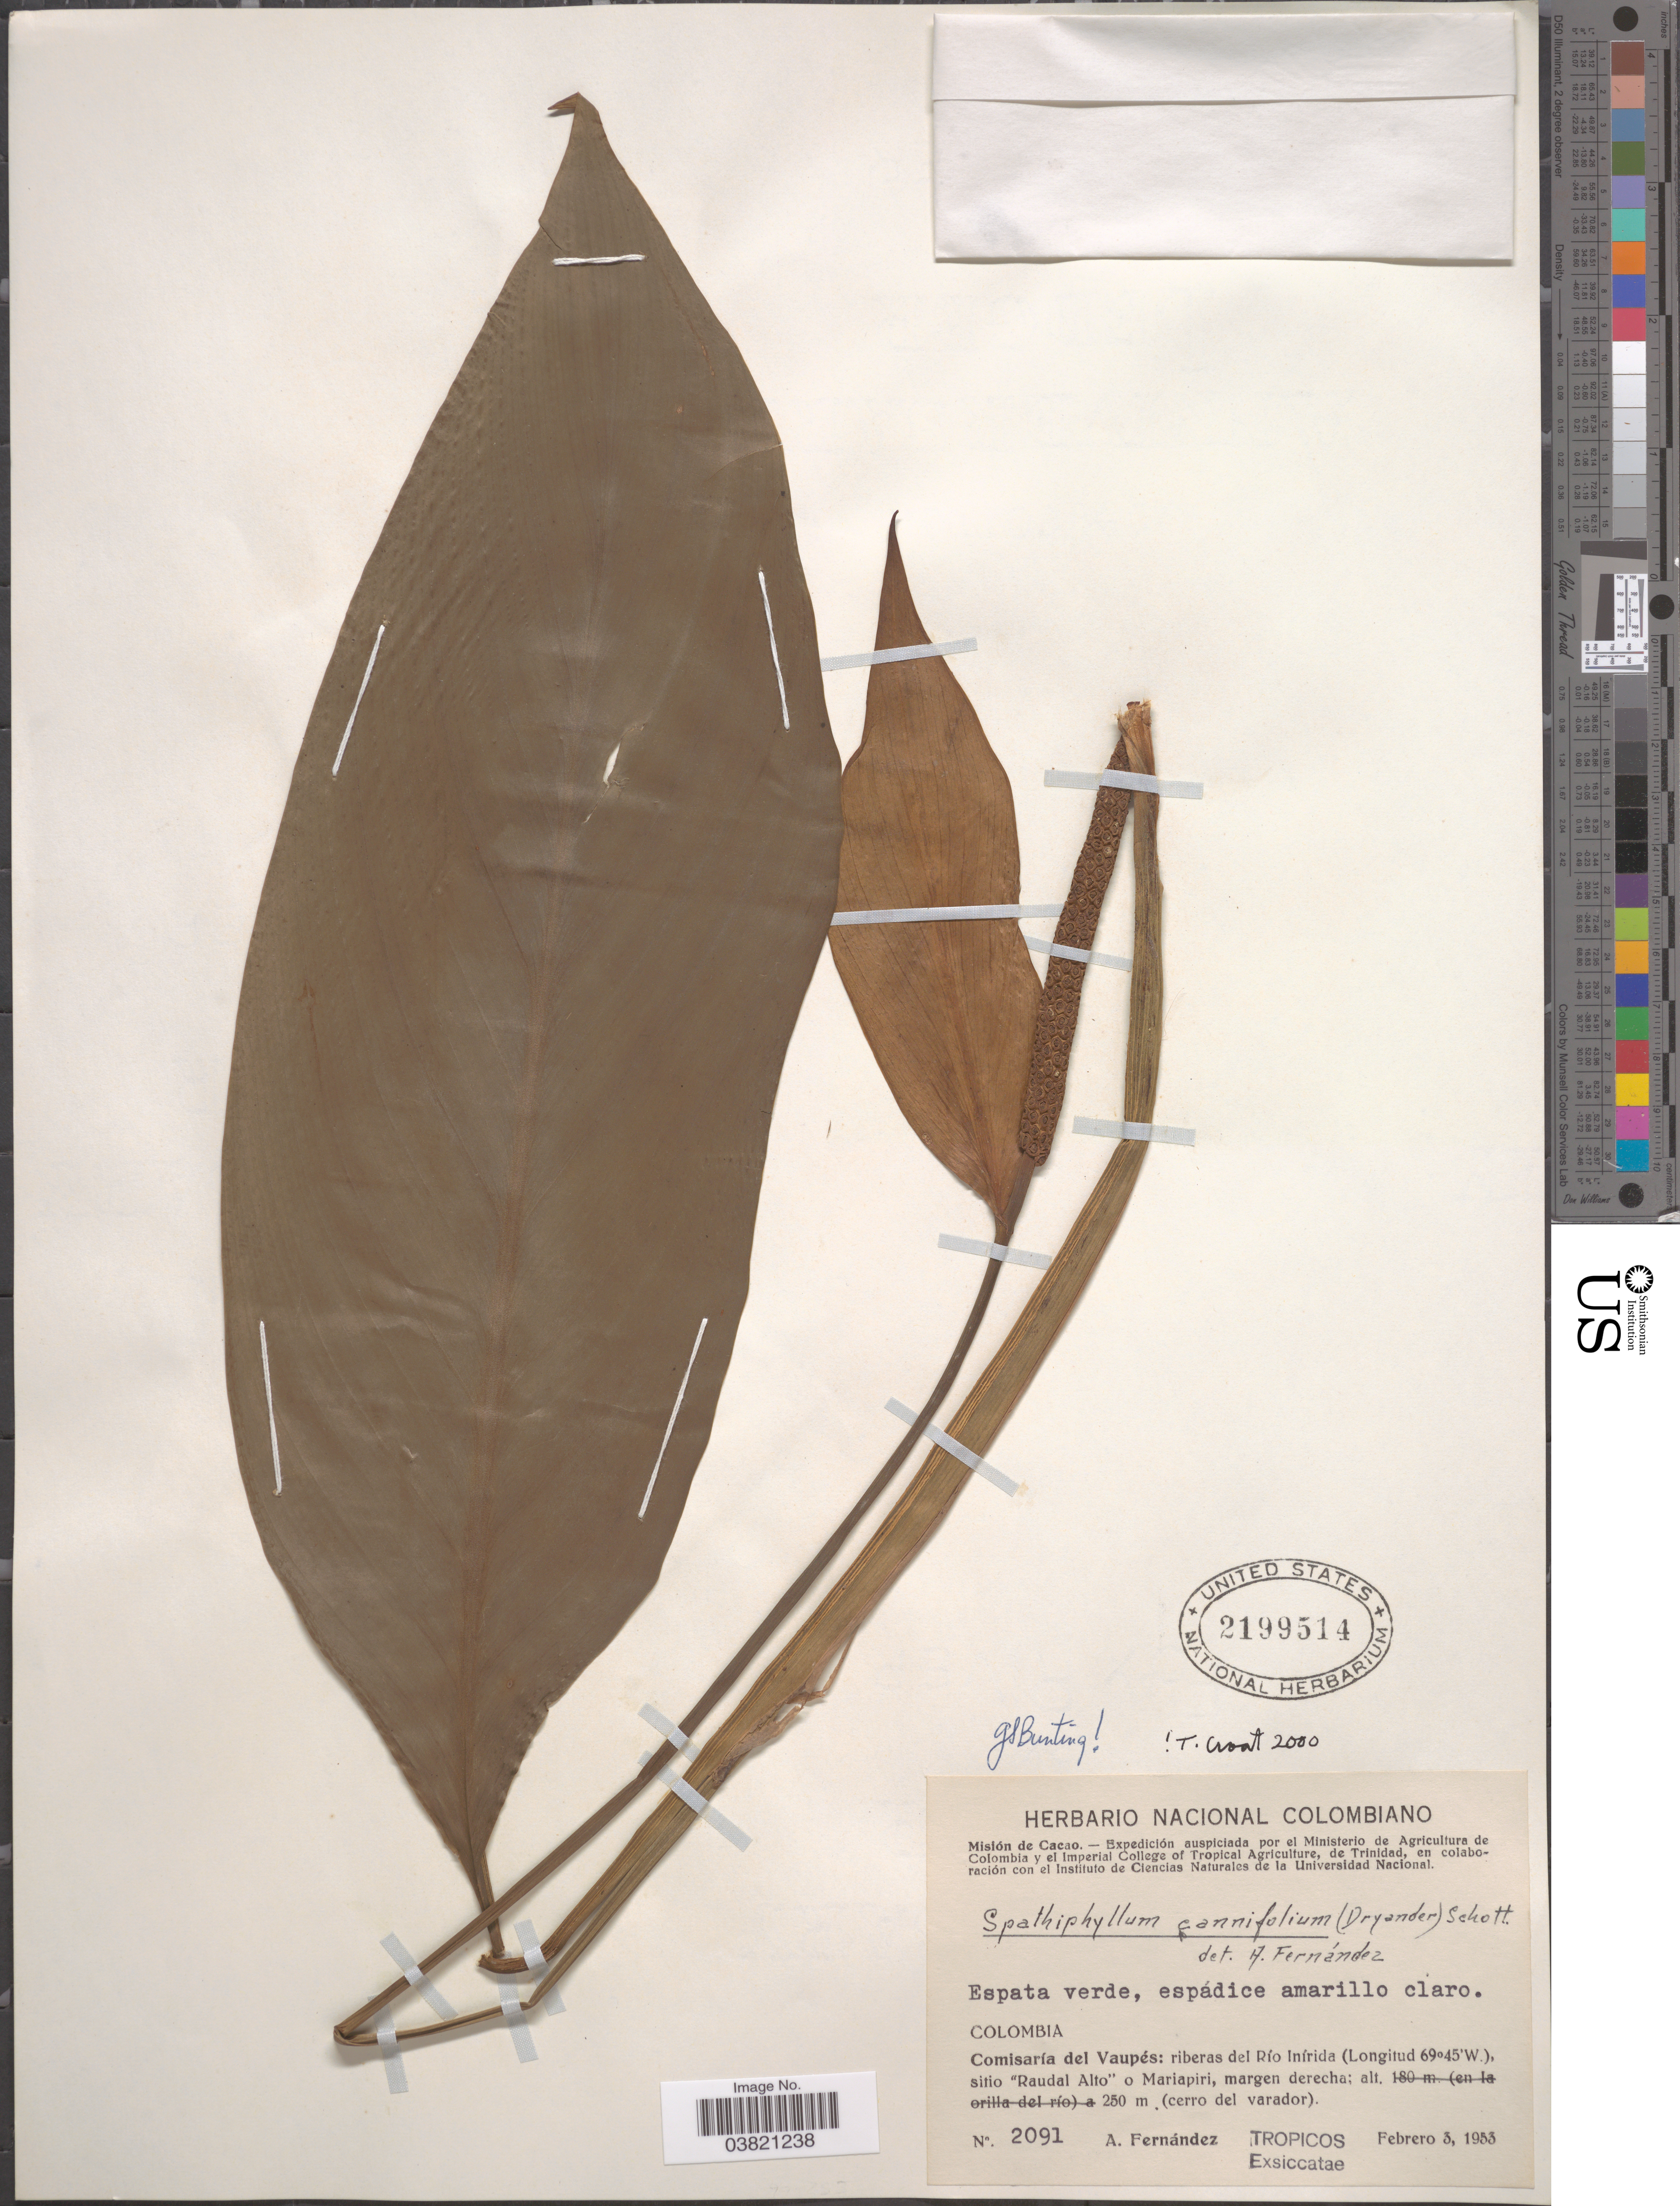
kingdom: Plantae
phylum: Tracheophyta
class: Liliopsida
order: Alismatales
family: Araceae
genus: Spathiphyllum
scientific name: Spathiphyllum cannifolium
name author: (Dryand. ex Sims) Schott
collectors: A. Fernandez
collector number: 2091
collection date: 1953-02-03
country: Colombia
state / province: Vaupés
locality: Comisaría del Vaupés: riberas del Río Inírida, sitio "Raudal Alto" o Mariapiri, margen derecha. (Cerro del varador).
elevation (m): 250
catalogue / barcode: US 2199514